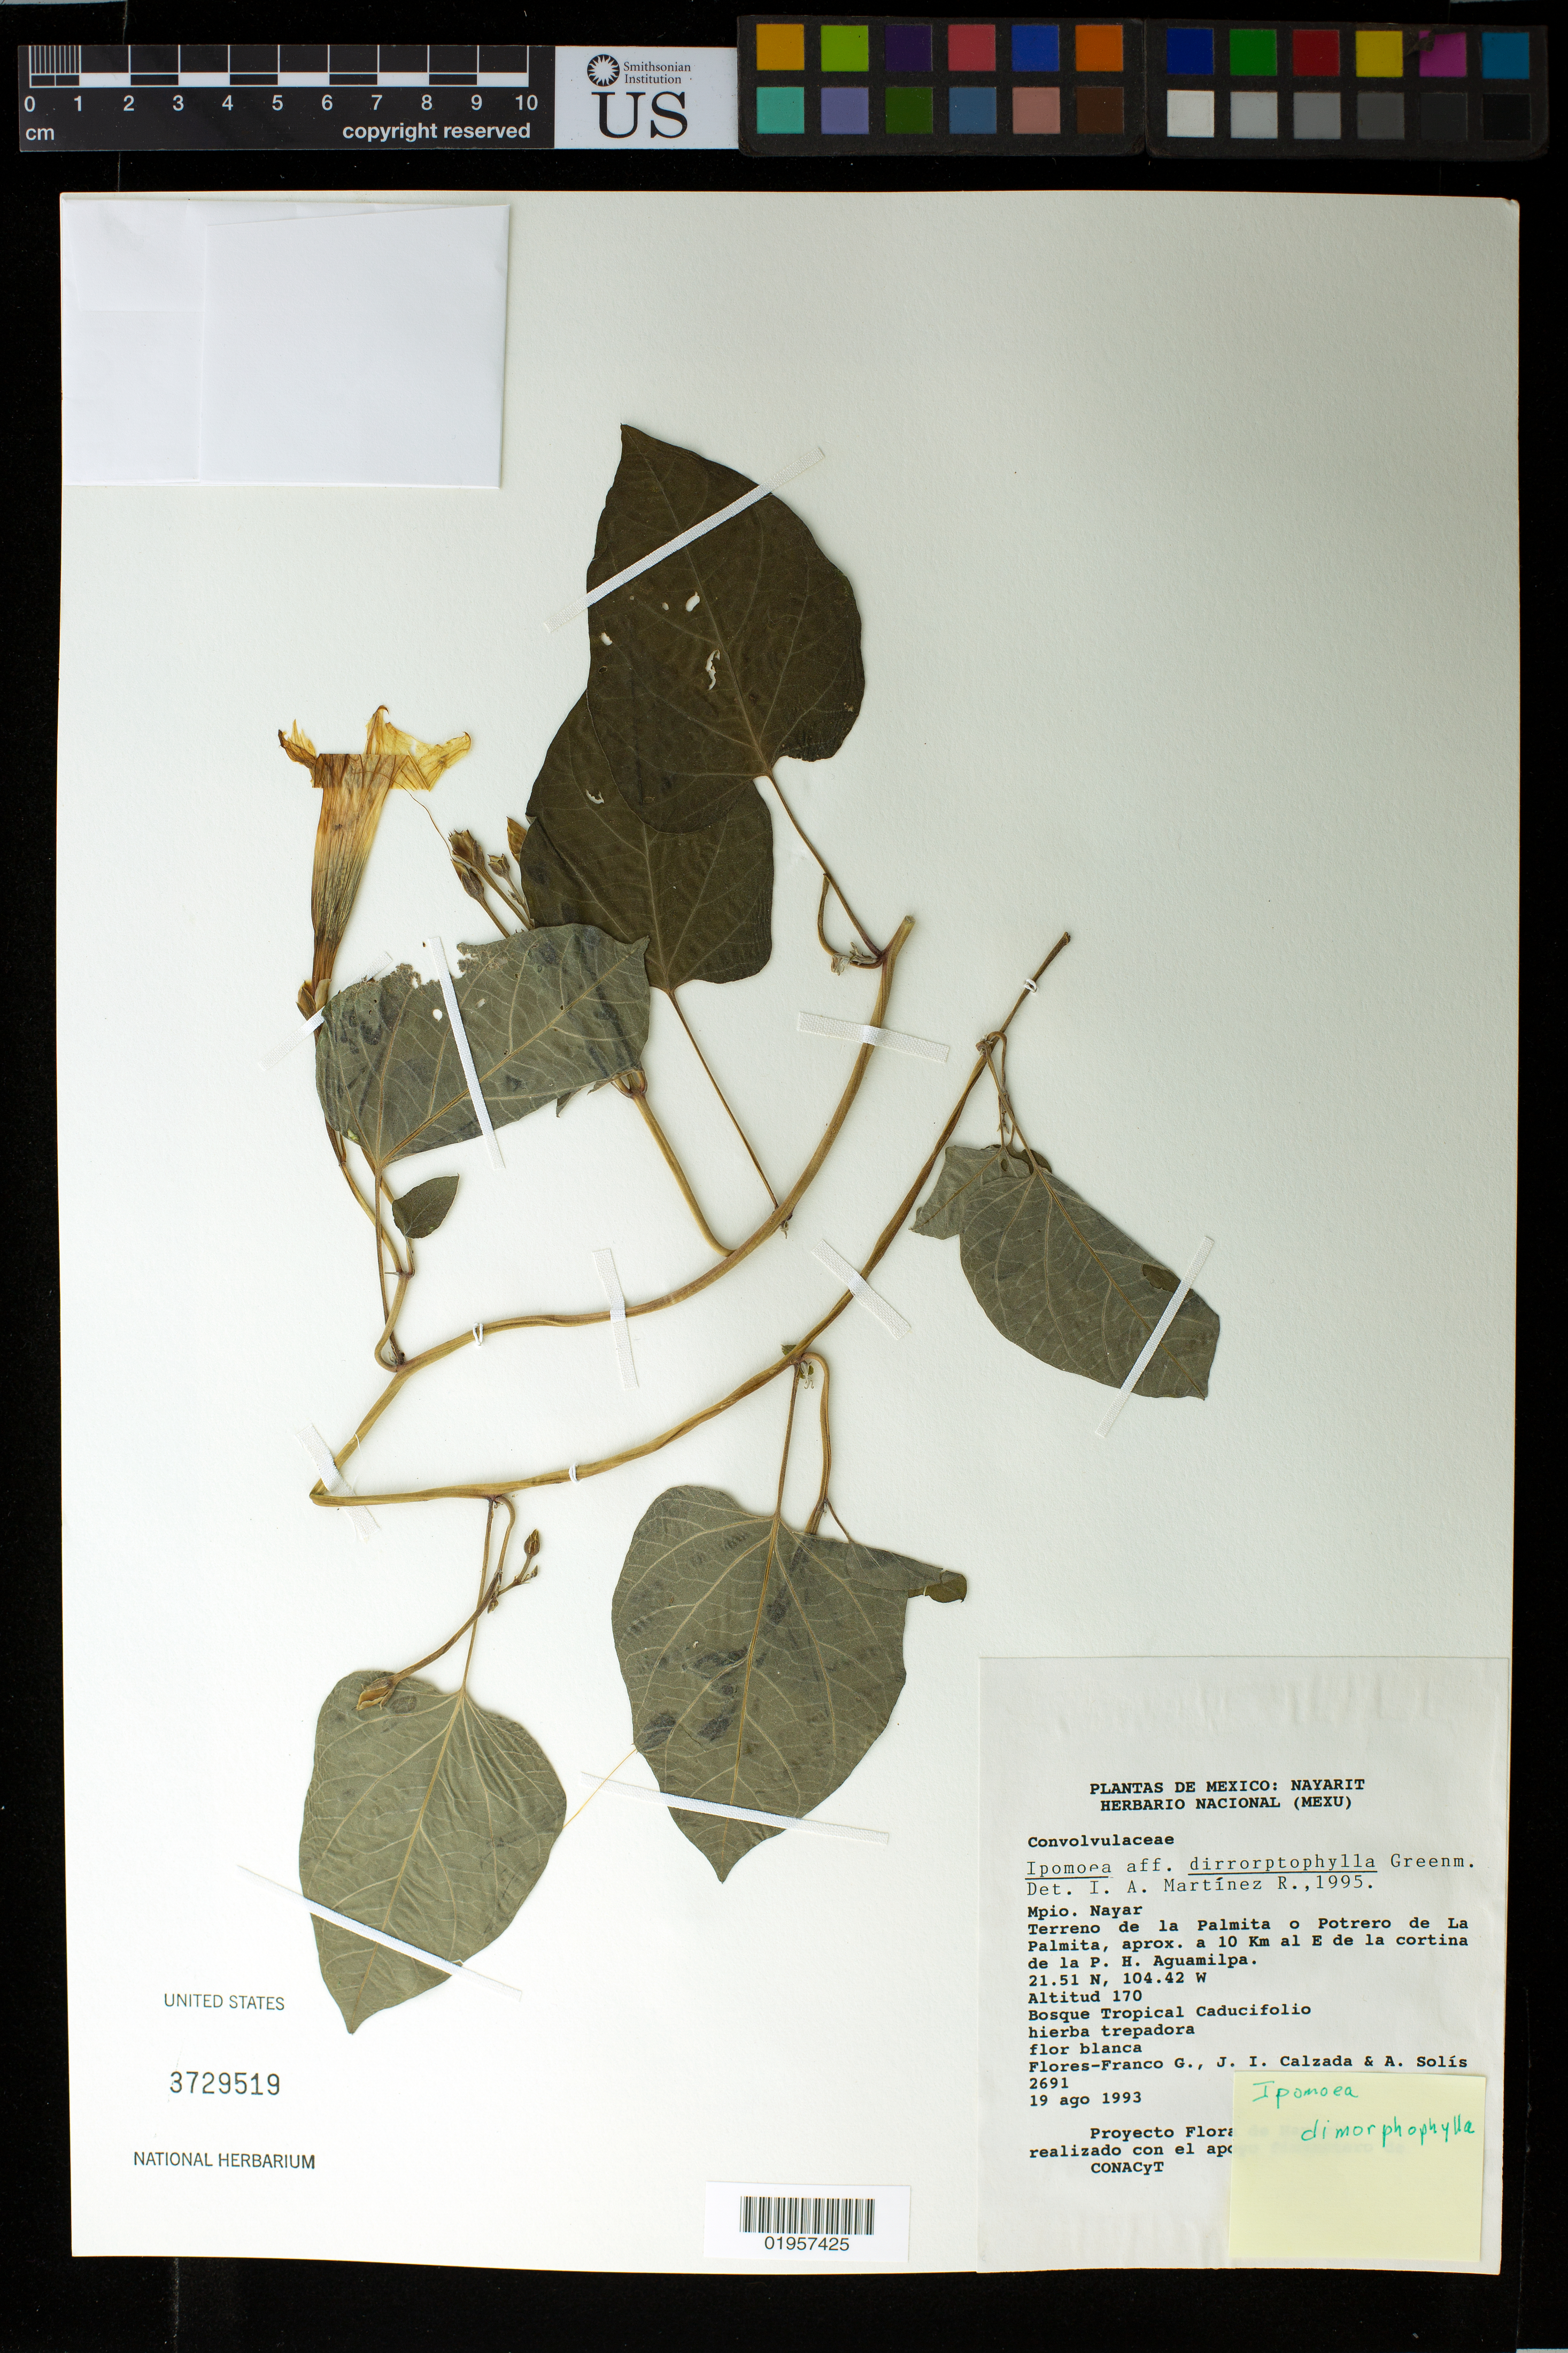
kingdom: Plantae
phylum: Tracheophyta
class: Magnoliopsida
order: Solanales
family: Convolvulaceae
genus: Ipomoea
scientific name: Ipomoea dimorphophylla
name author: Greenm.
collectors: G. Flores F., J. I. Calzada & A. Solis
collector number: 2691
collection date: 1993-08-19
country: Mexico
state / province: Nayarit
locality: Mpio. Nayar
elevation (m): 170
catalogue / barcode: US 3729519